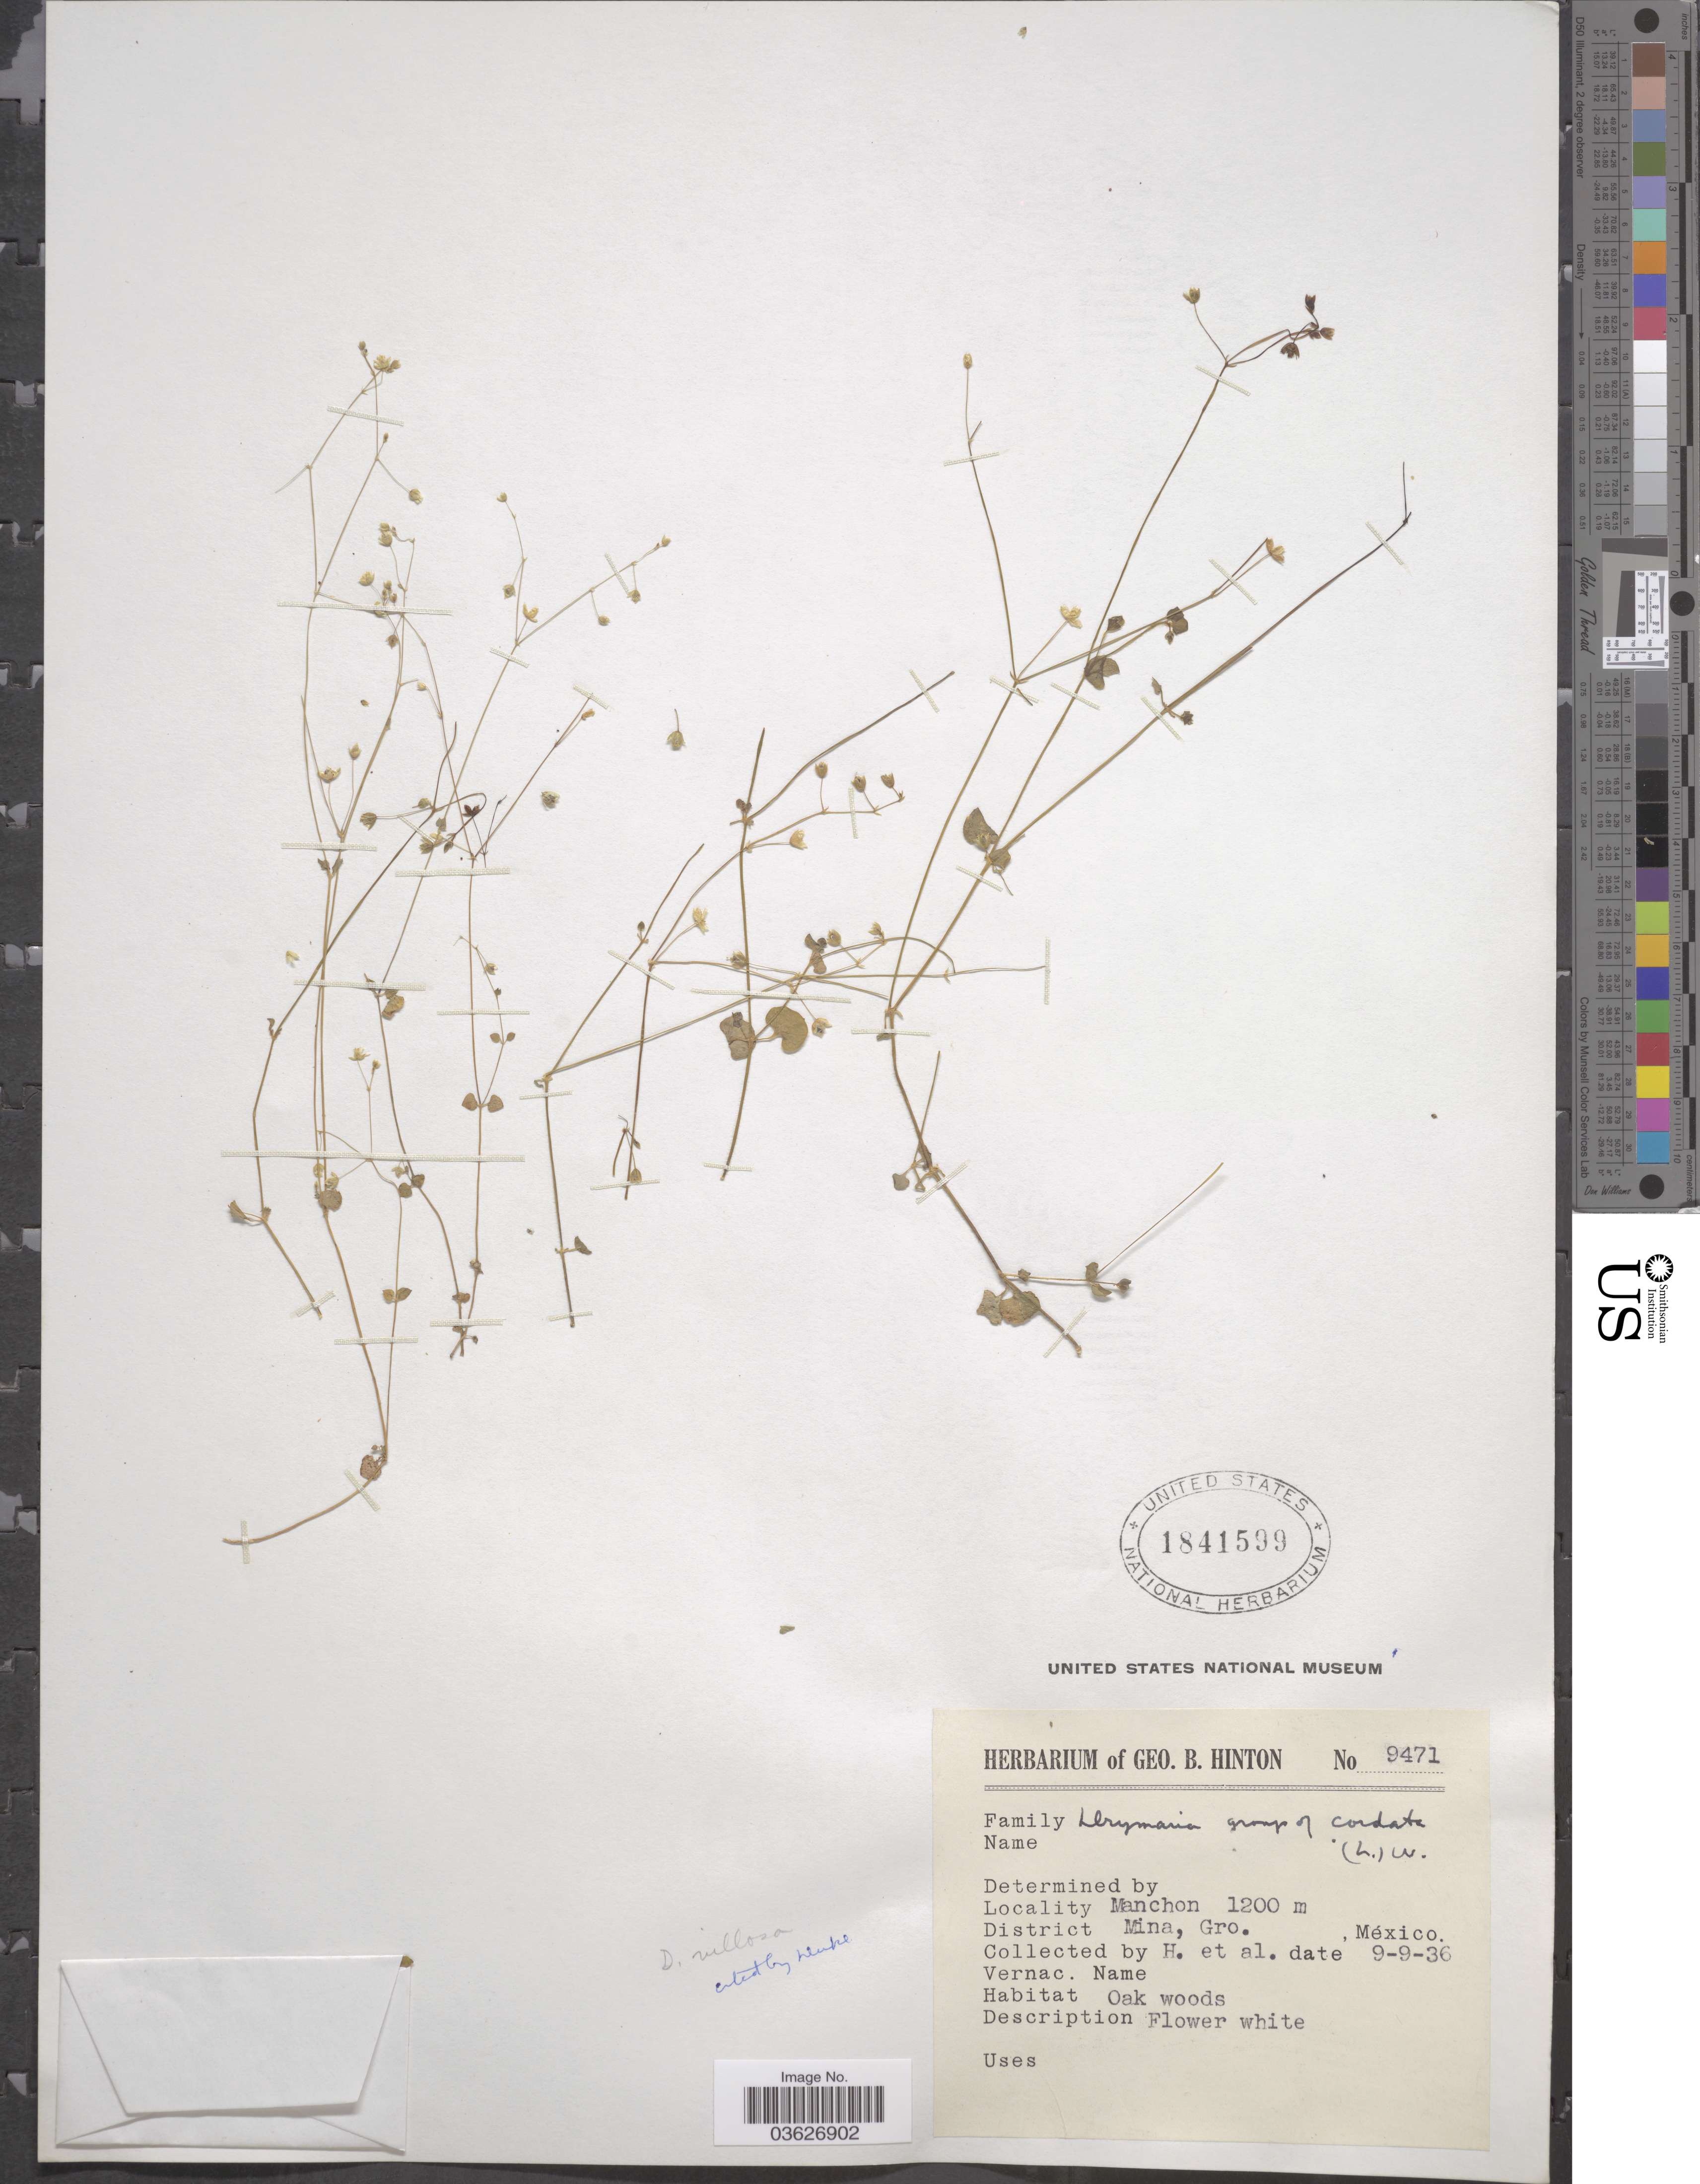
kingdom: Plantae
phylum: Tracheophyta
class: Magnoliopsida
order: Caryophyllales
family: Caryophyllaceae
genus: Drymaria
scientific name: Drymaria villosa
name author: Cham. & Schltdl.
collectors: G. B. Hinton & et al.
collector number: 9471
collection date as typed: Transcribed d/m/y: 9/9/36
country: Mexico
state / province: Guerrero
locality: Manchon. District Mina.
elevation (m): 1200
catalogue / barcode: US 1841599